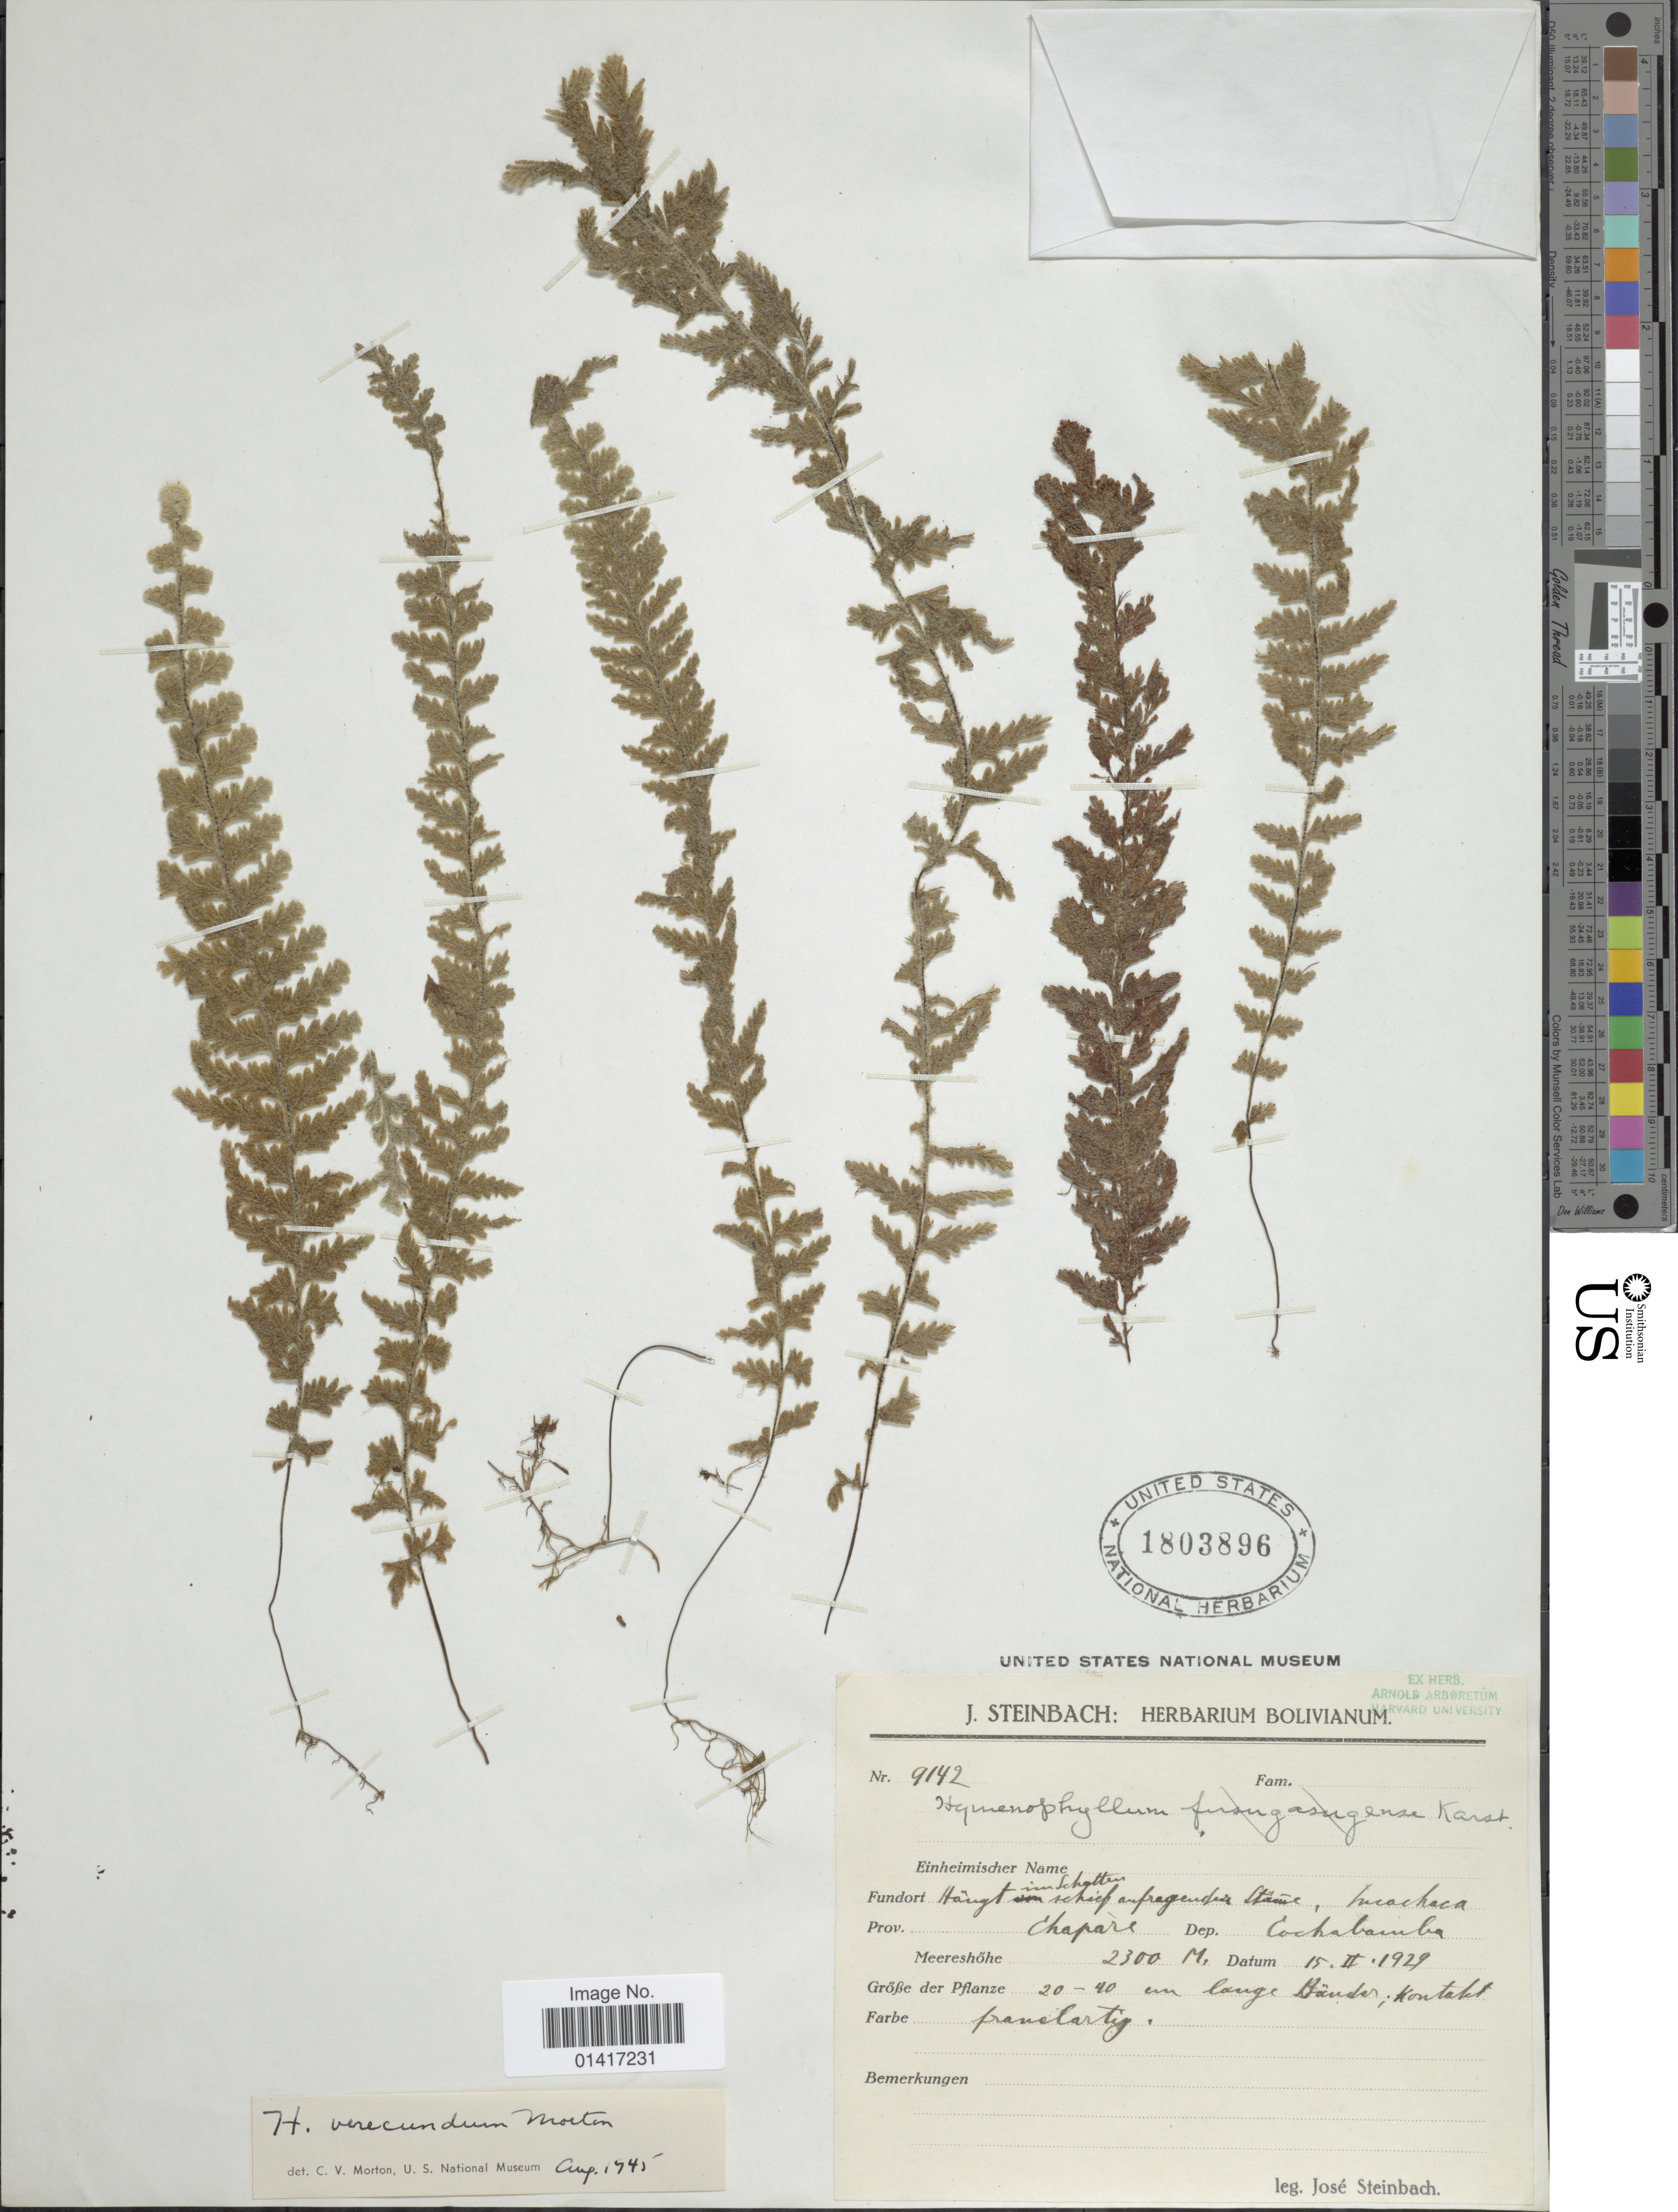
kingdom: Plantae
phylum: Tracheophyta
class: Polypodiopsida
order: Hymenophyllales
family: Hymenophyllaceae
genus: Hymenophyllum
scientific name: Hymenophyllum verecundum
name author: C.V. Morton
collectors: J. Steinbach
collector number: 9142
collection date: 1929-02-15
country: Bolivia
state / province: Cochabamba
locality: Provincia Chapare. Haugt in schatten au fraugender Stame Machaca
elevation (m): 2300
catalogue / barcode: US 1803896